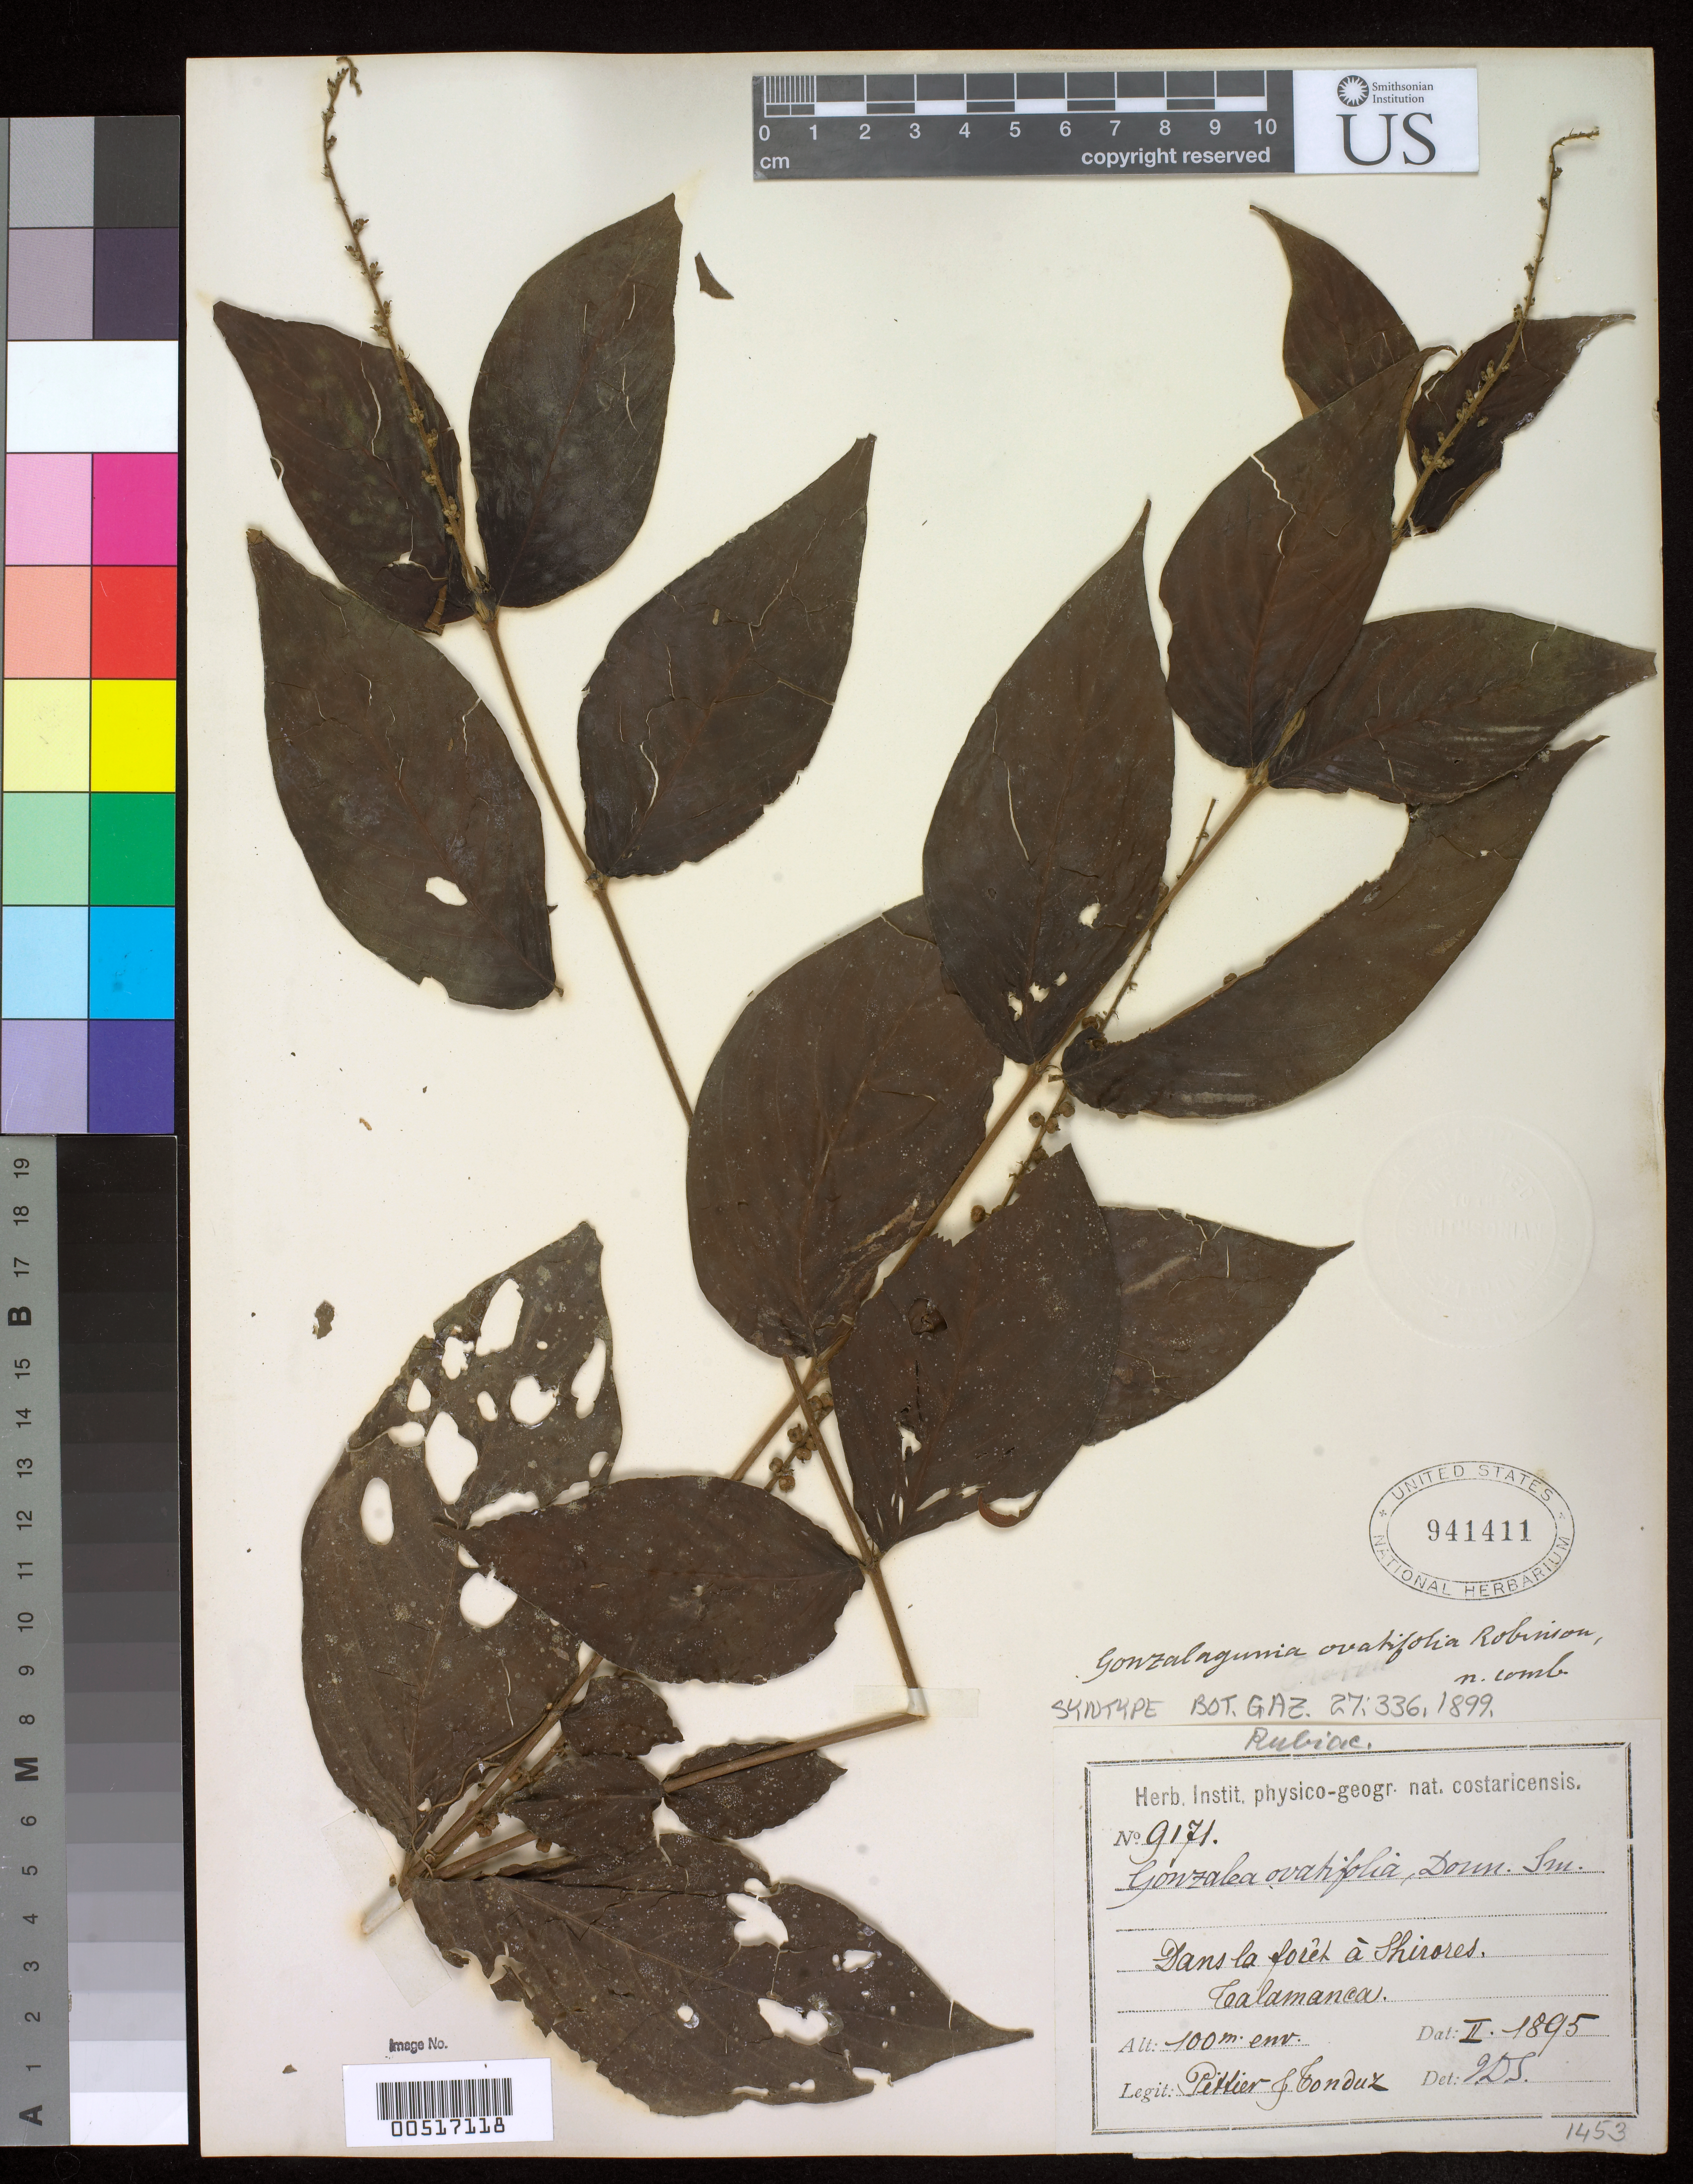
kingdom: Plantae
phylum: Tracheophyta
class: Magnoliopsida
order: Gentianales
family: Rubiaceae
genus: Gonzalea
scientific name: Gonzalea ovatifolia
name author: Donn. Sm.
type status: Syntype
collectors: H. F. Pittier & A. Tonduz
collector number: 9171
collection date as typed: Feb 1895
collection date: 1895-02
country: Costa Rica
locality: dans la forêt à Shirores, Talamanca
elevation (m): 100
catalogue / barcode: US 941411